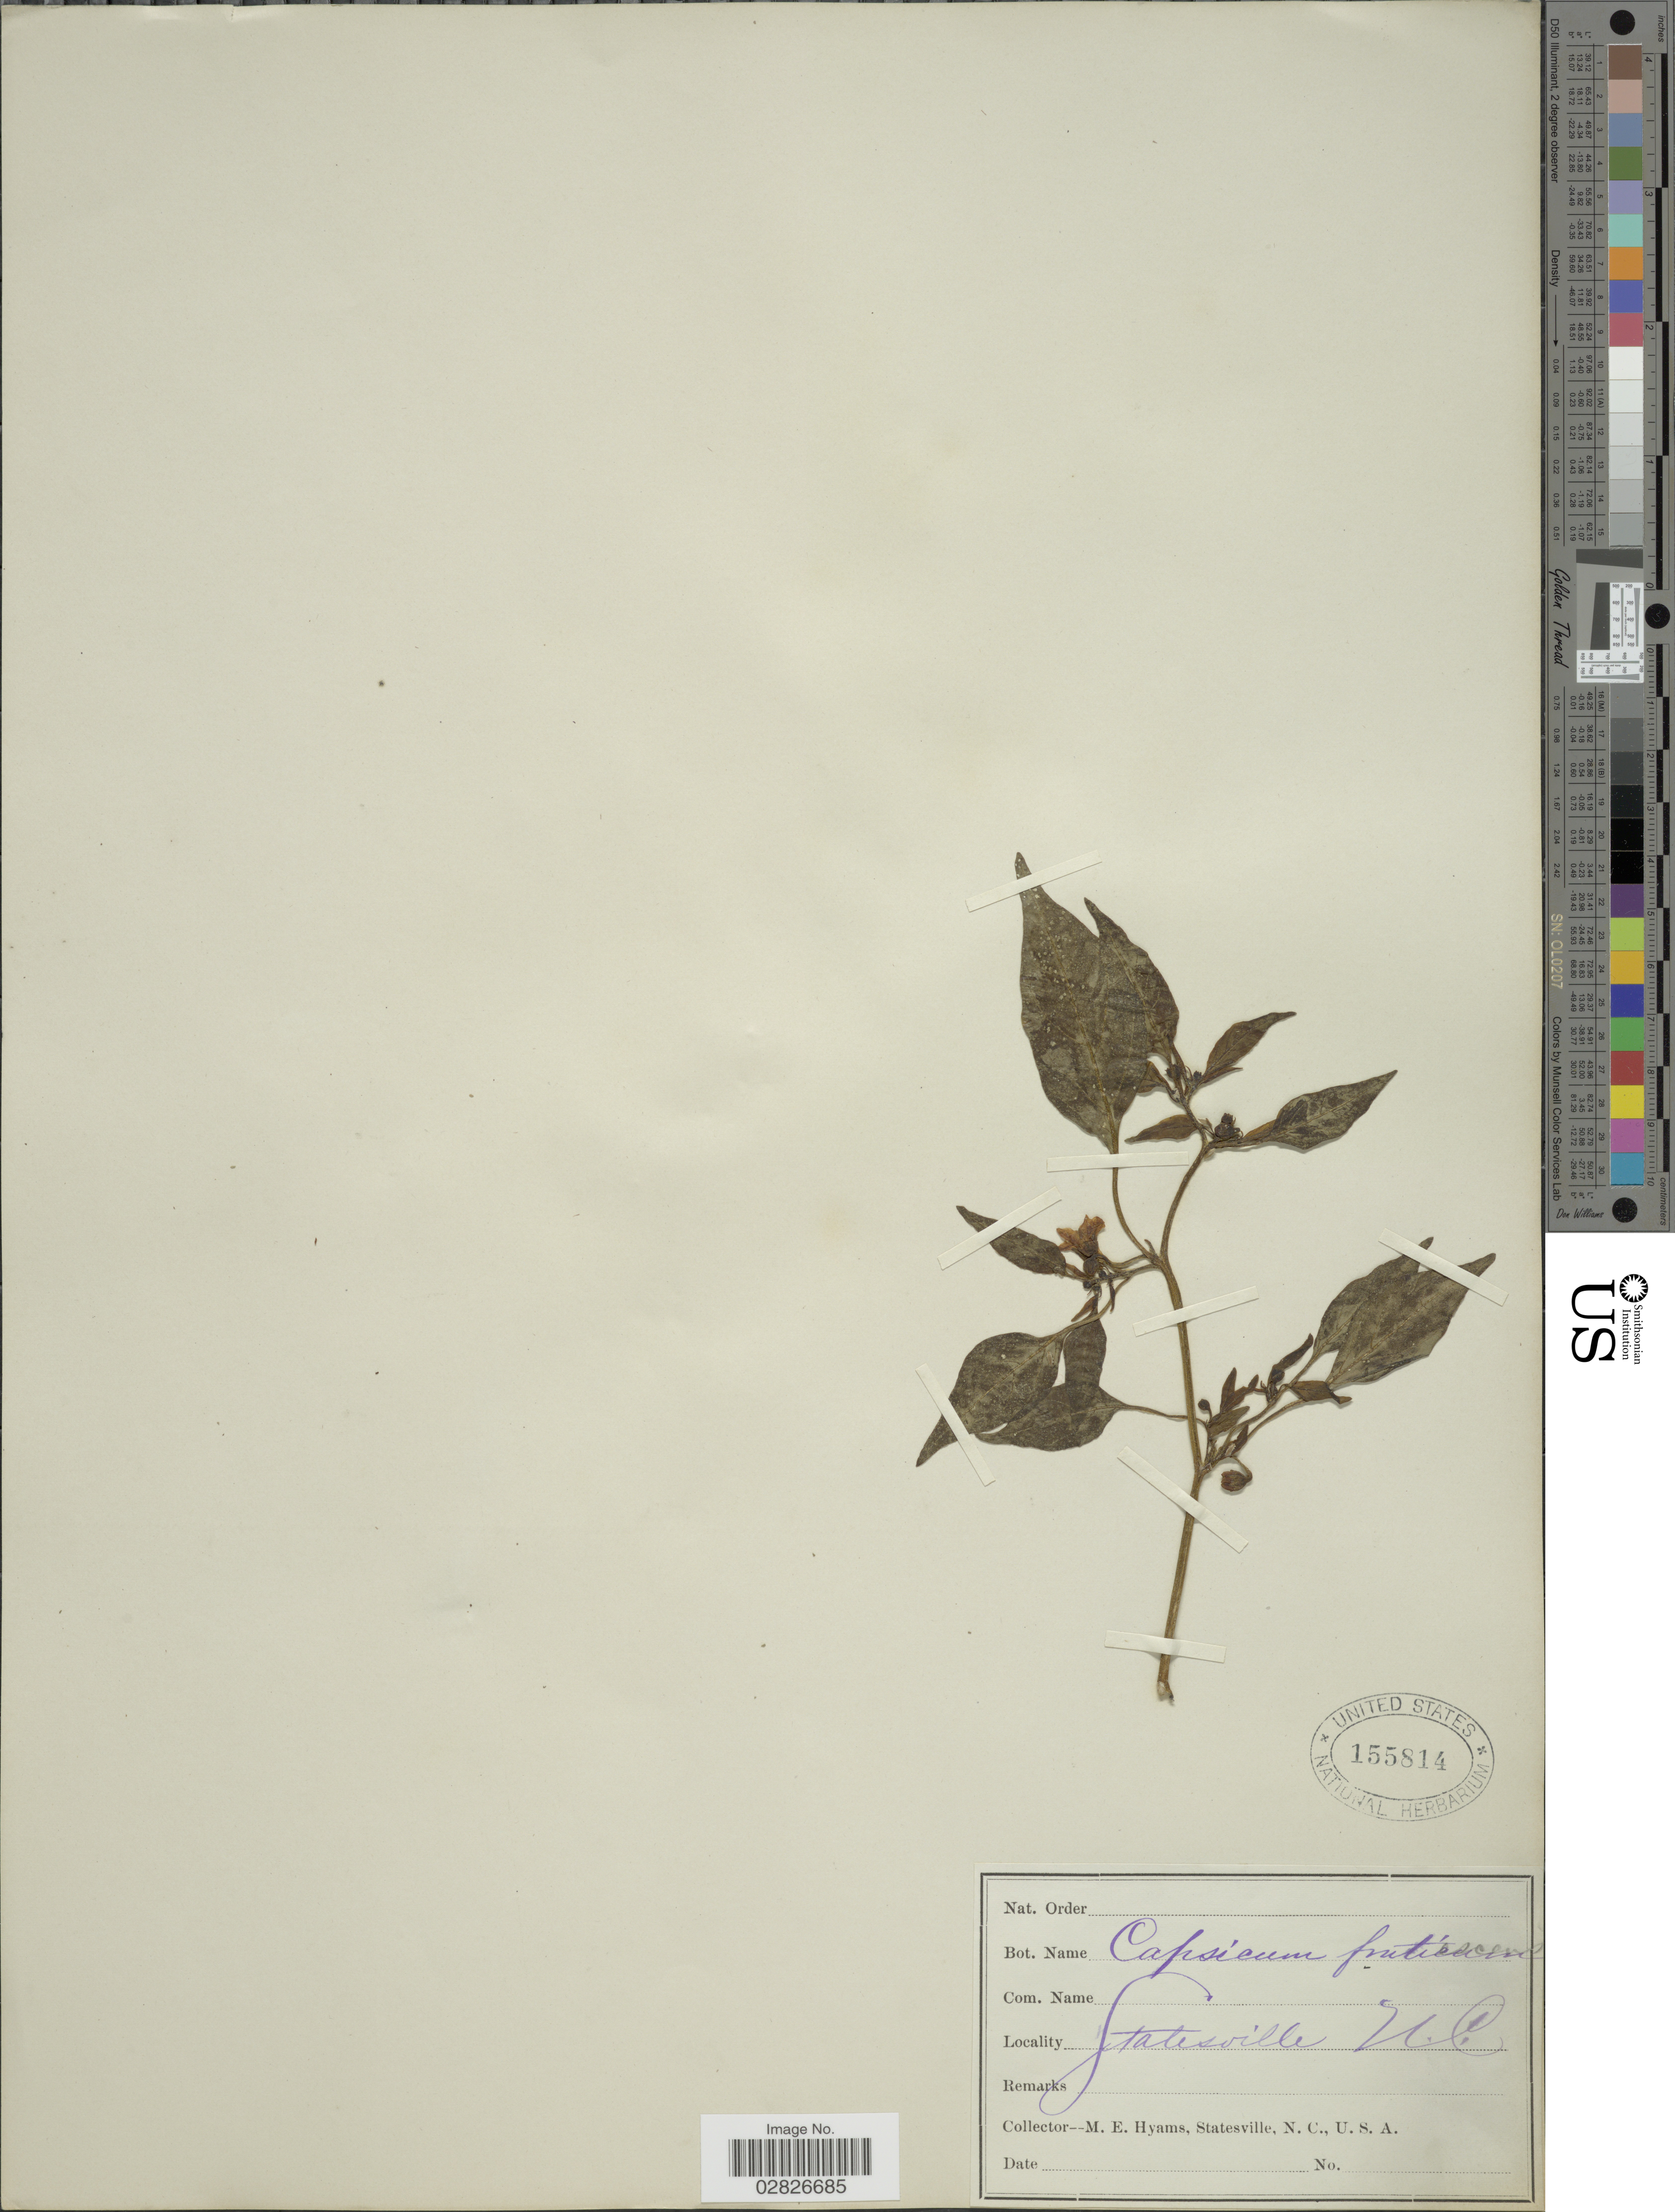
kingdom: Plantae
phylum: Tracheophyta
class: Magnoliopsida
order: Solanales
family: Solanaceae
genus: Capsicum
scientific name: Capsicum frutescens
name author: L.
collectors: M. E. Hyams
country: United States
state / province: North Carolina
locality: Statesville.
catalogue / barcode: US 155814